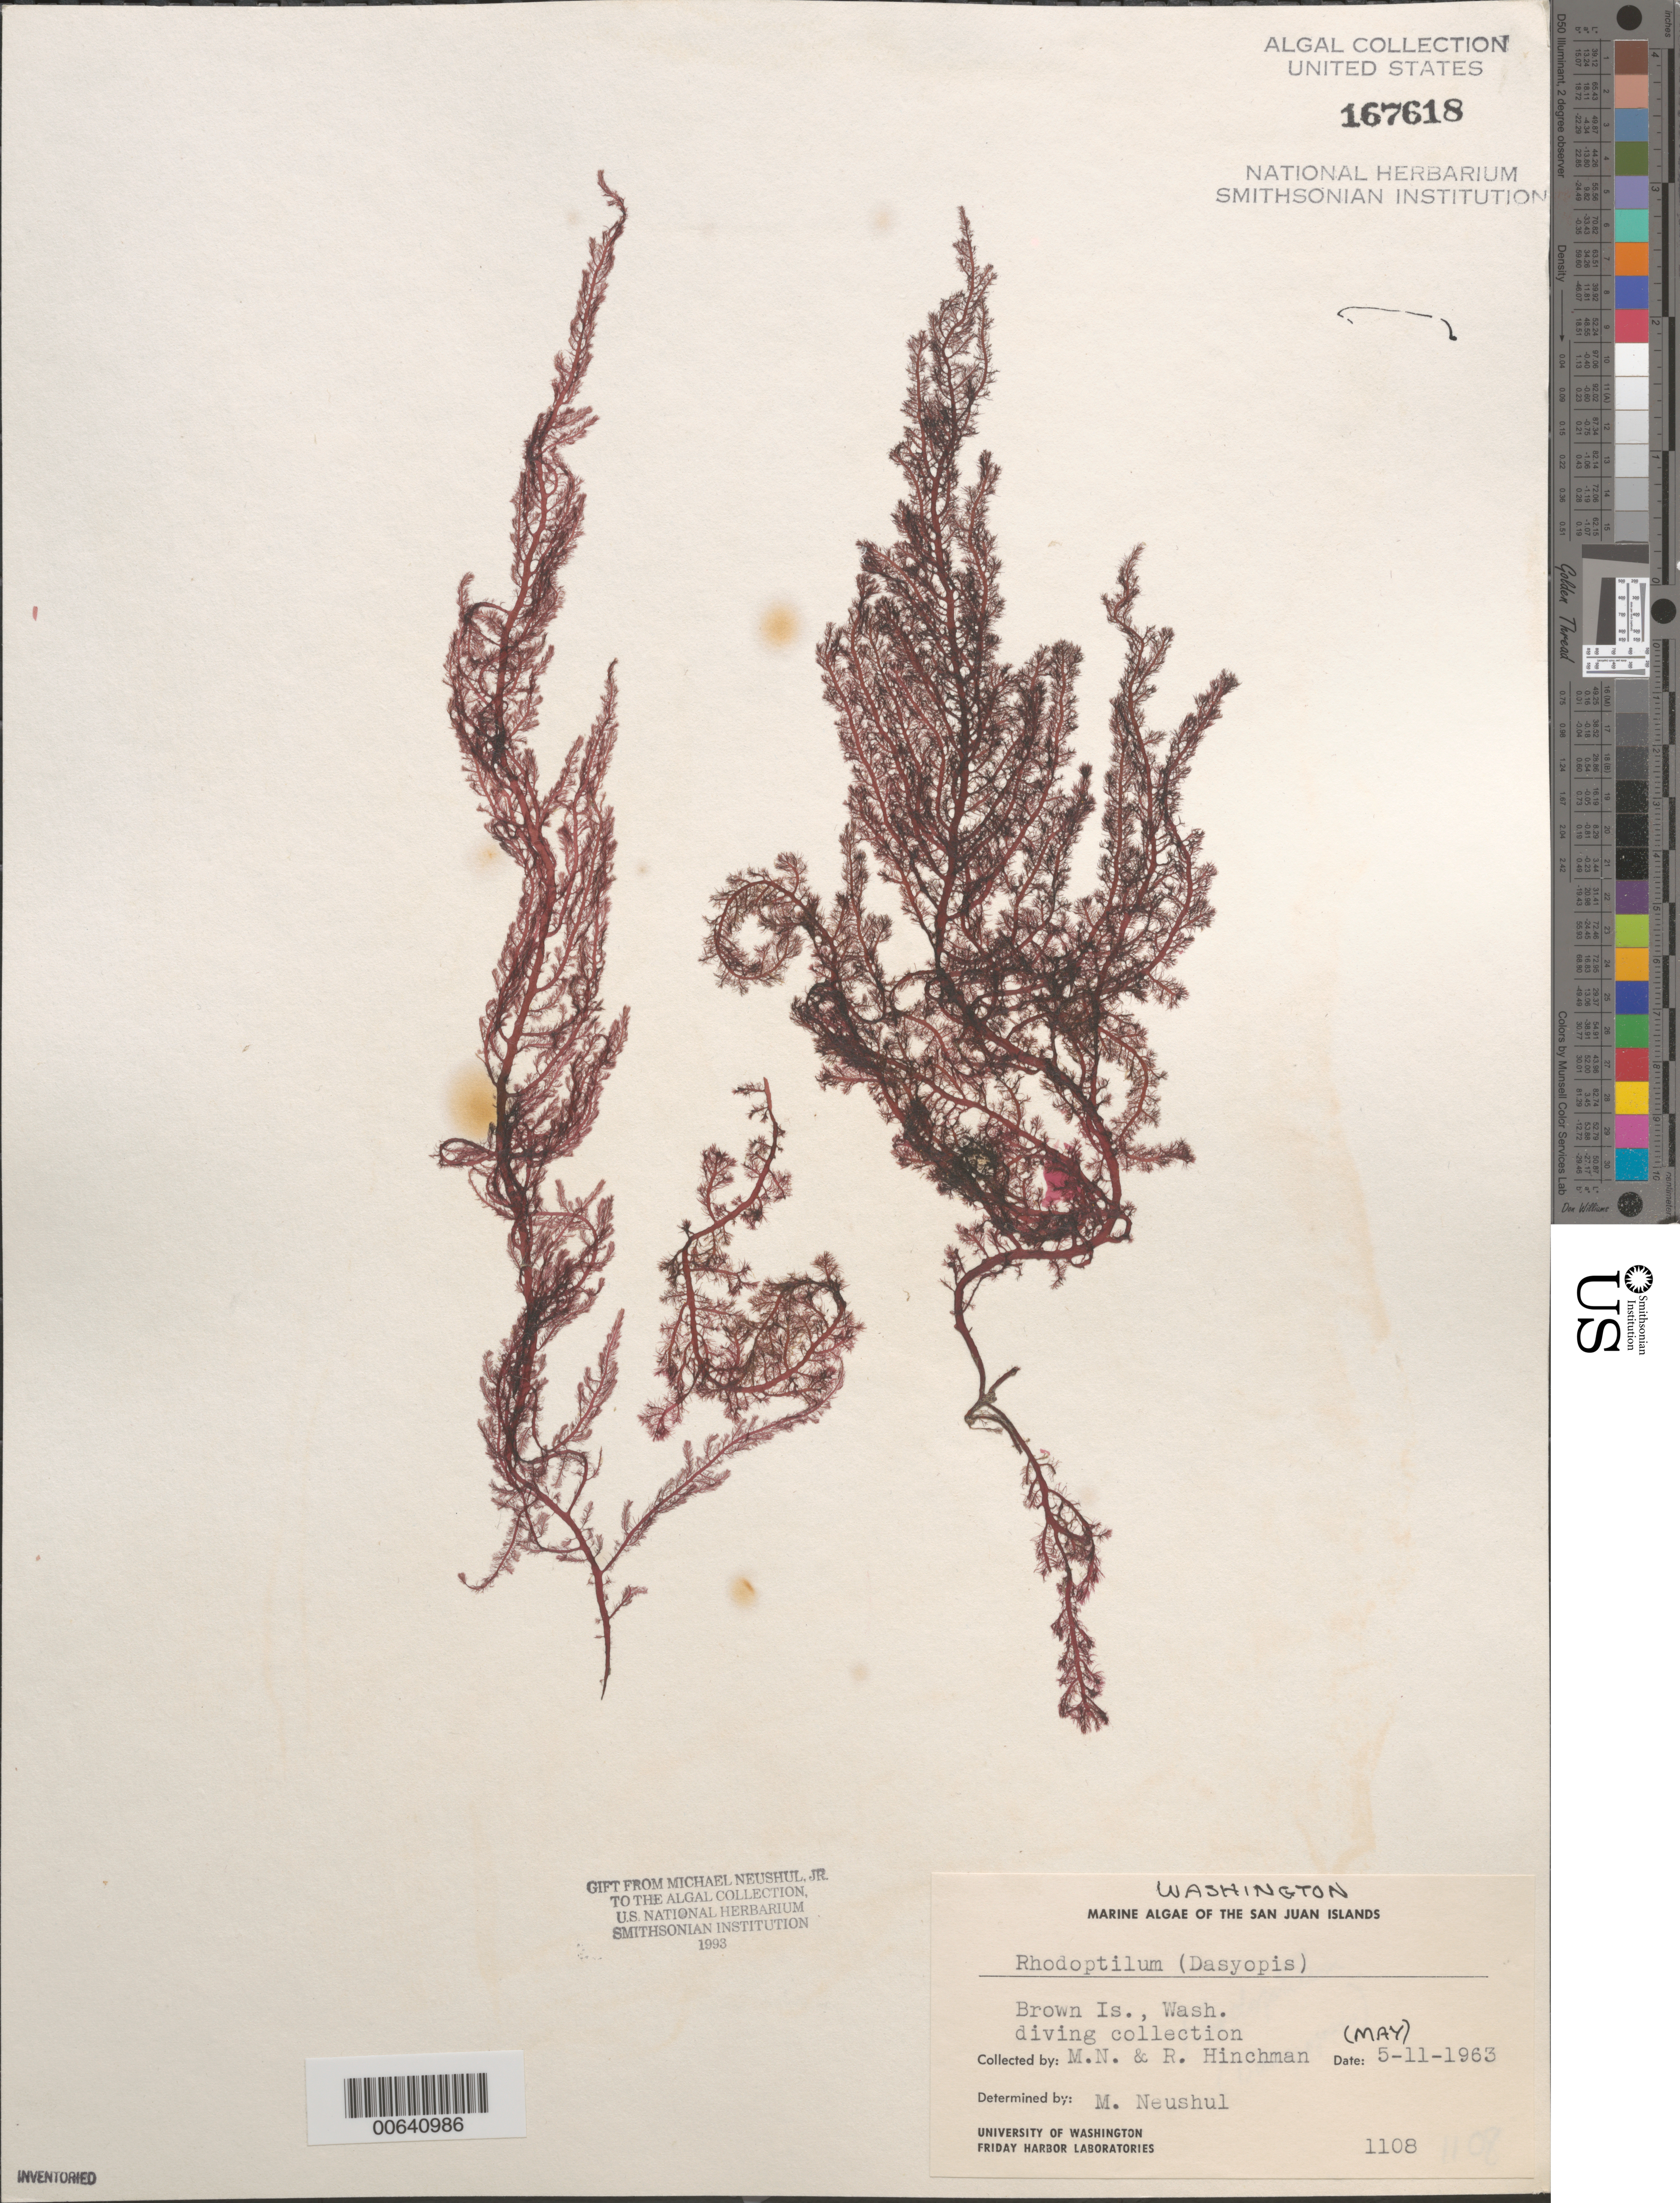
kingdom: Plantae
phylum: Rhodophyta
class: Florideophyceae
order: Ceramiales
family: Dasyaceae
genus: Rhodoptilum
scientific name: Rhodoptilum sp.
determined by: Neushul, M.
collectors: M. Neushul & R. Hinchman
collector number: Neushul 1108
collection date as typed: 11 May 1963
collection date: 1963-05-11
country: United States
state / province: Washington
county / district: San Juan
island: Brown Island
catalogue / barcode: US 167618